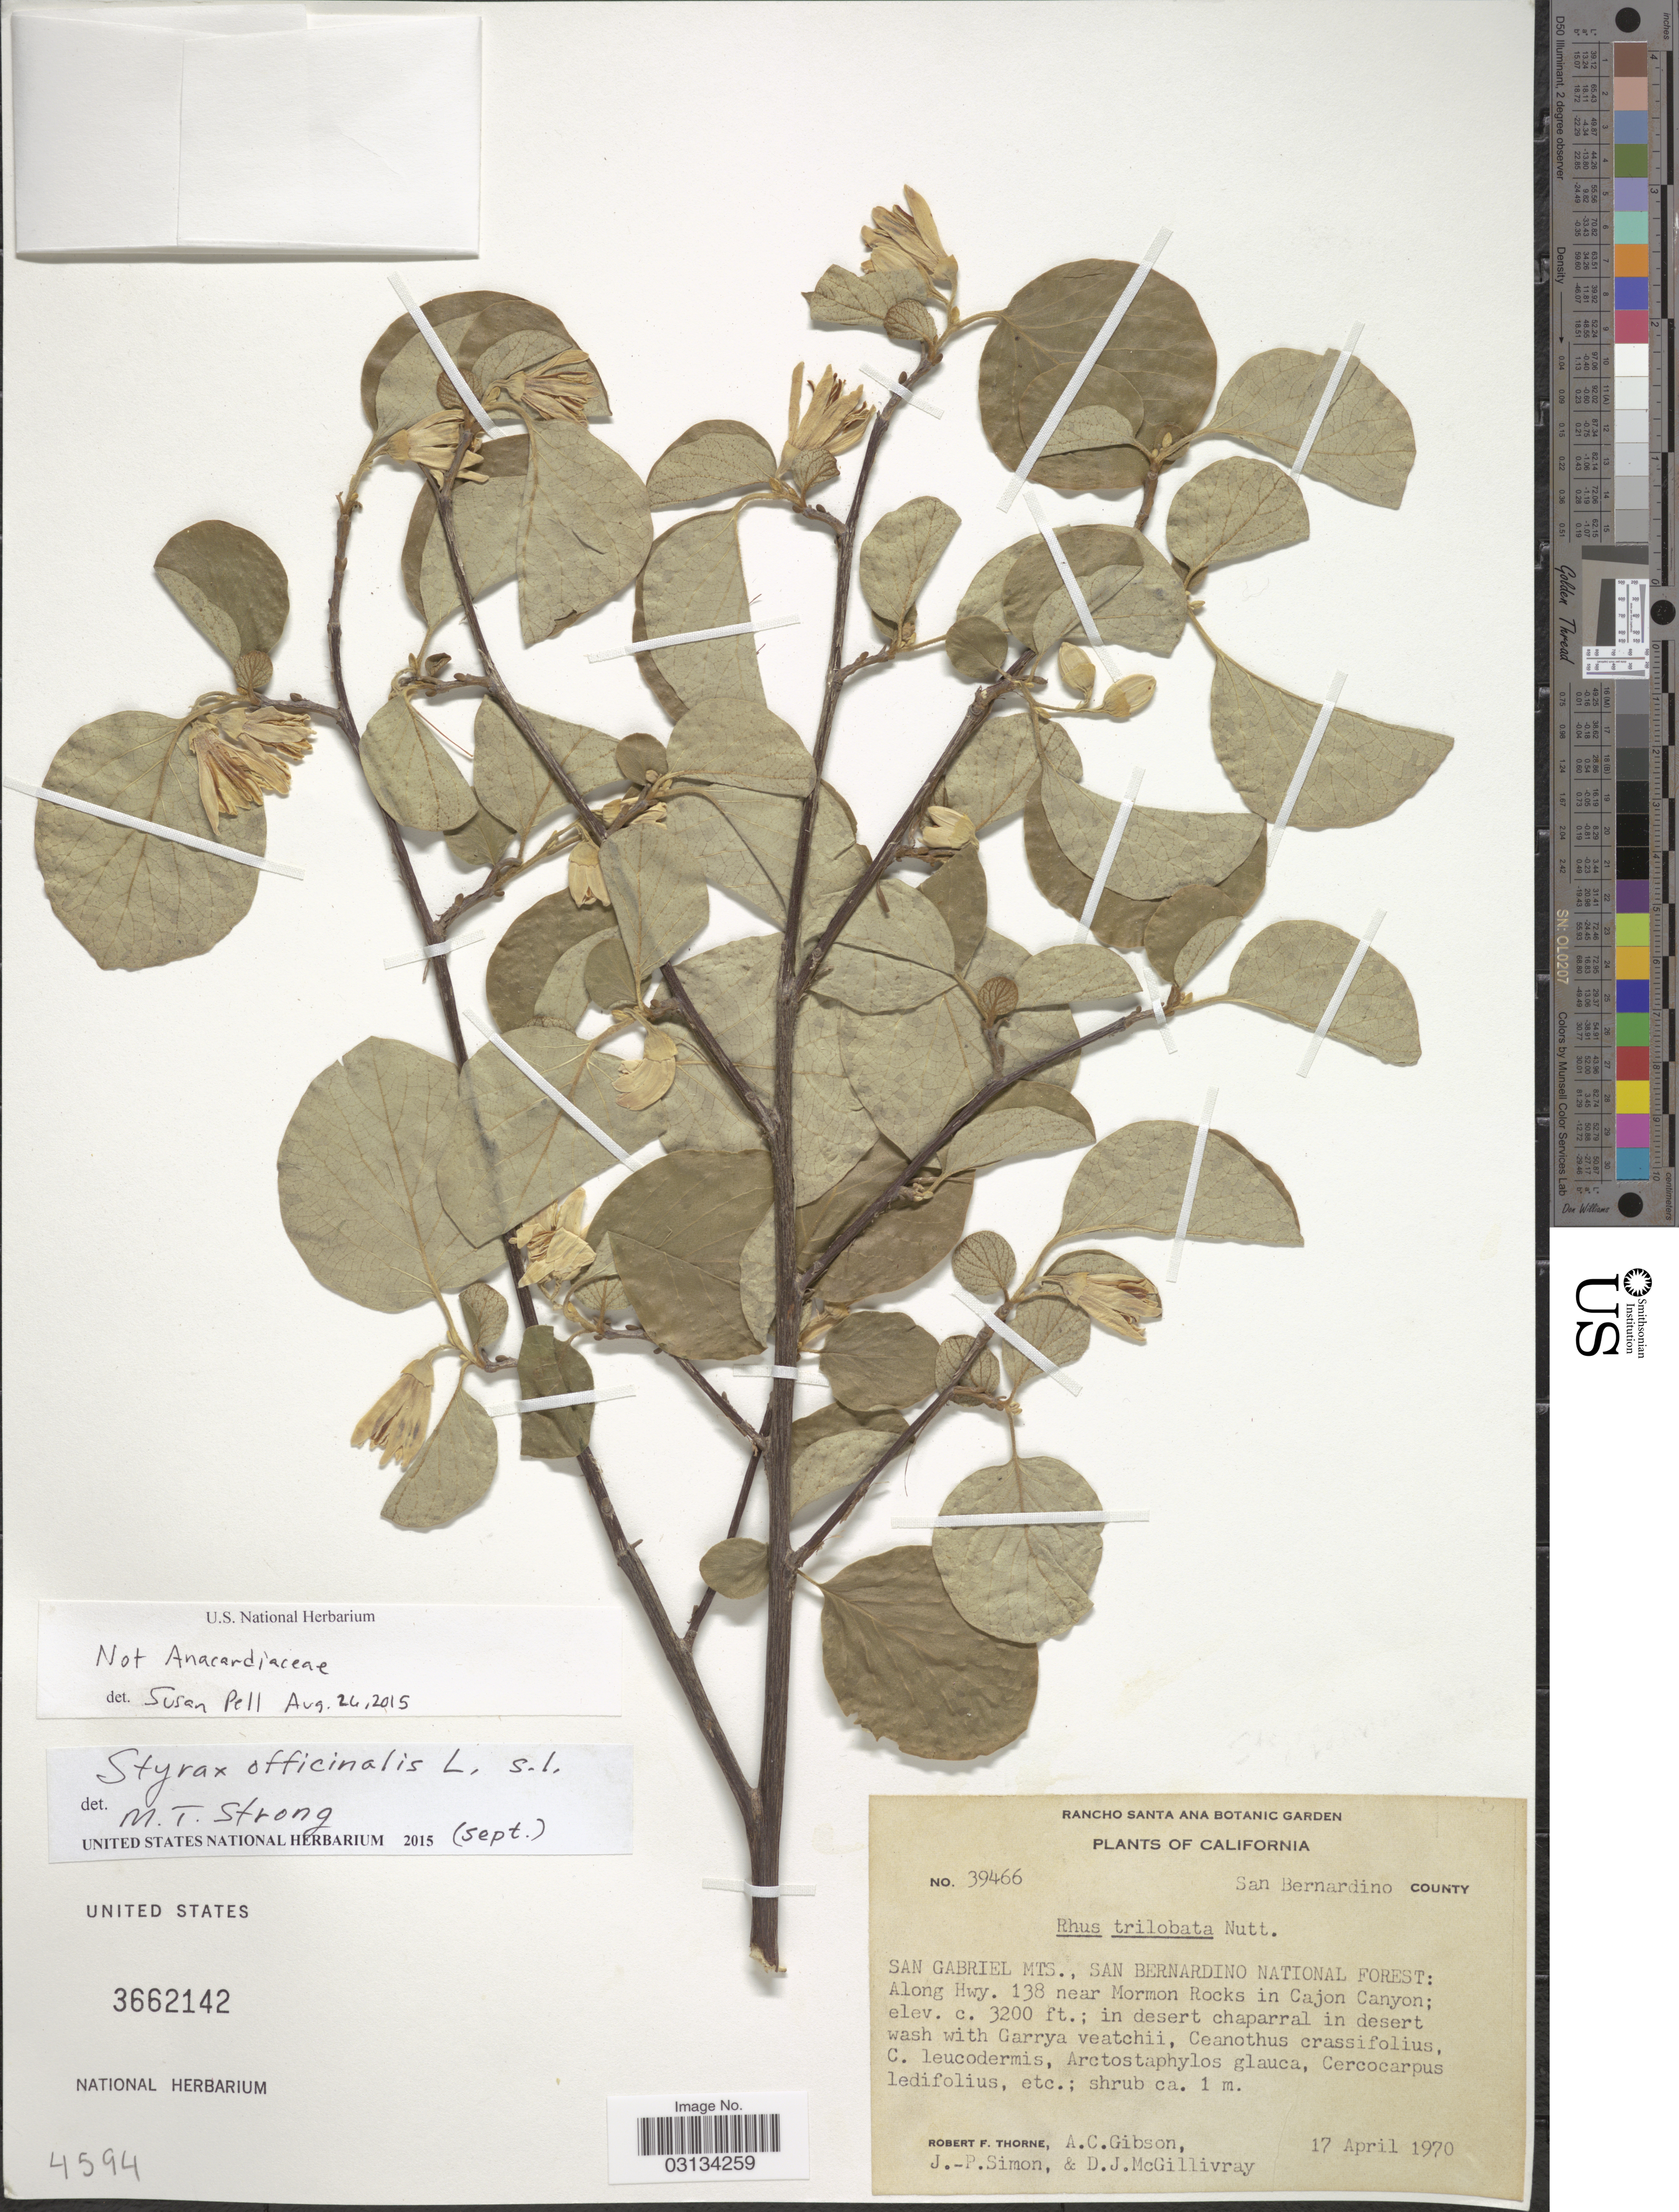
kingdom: Plantae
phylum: Tracheophyta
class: Magnoliopsida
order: Ericales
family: Styracaceae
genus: Styrax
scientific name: Styrax officinalis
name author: L.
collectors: R. F. Thorne, A. Gibson, J.-P. Simon & D. J. McGillivray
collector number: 39466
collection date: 1970-04-17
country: United States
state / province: California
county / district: San Bernardino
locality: San Bernardino County. San Gabriel Mts., San Bernardino National Forest: Along Hwy. 138 near Mormon Rocks in Cajon Canyon.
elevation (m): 975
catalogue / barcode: US 3662142